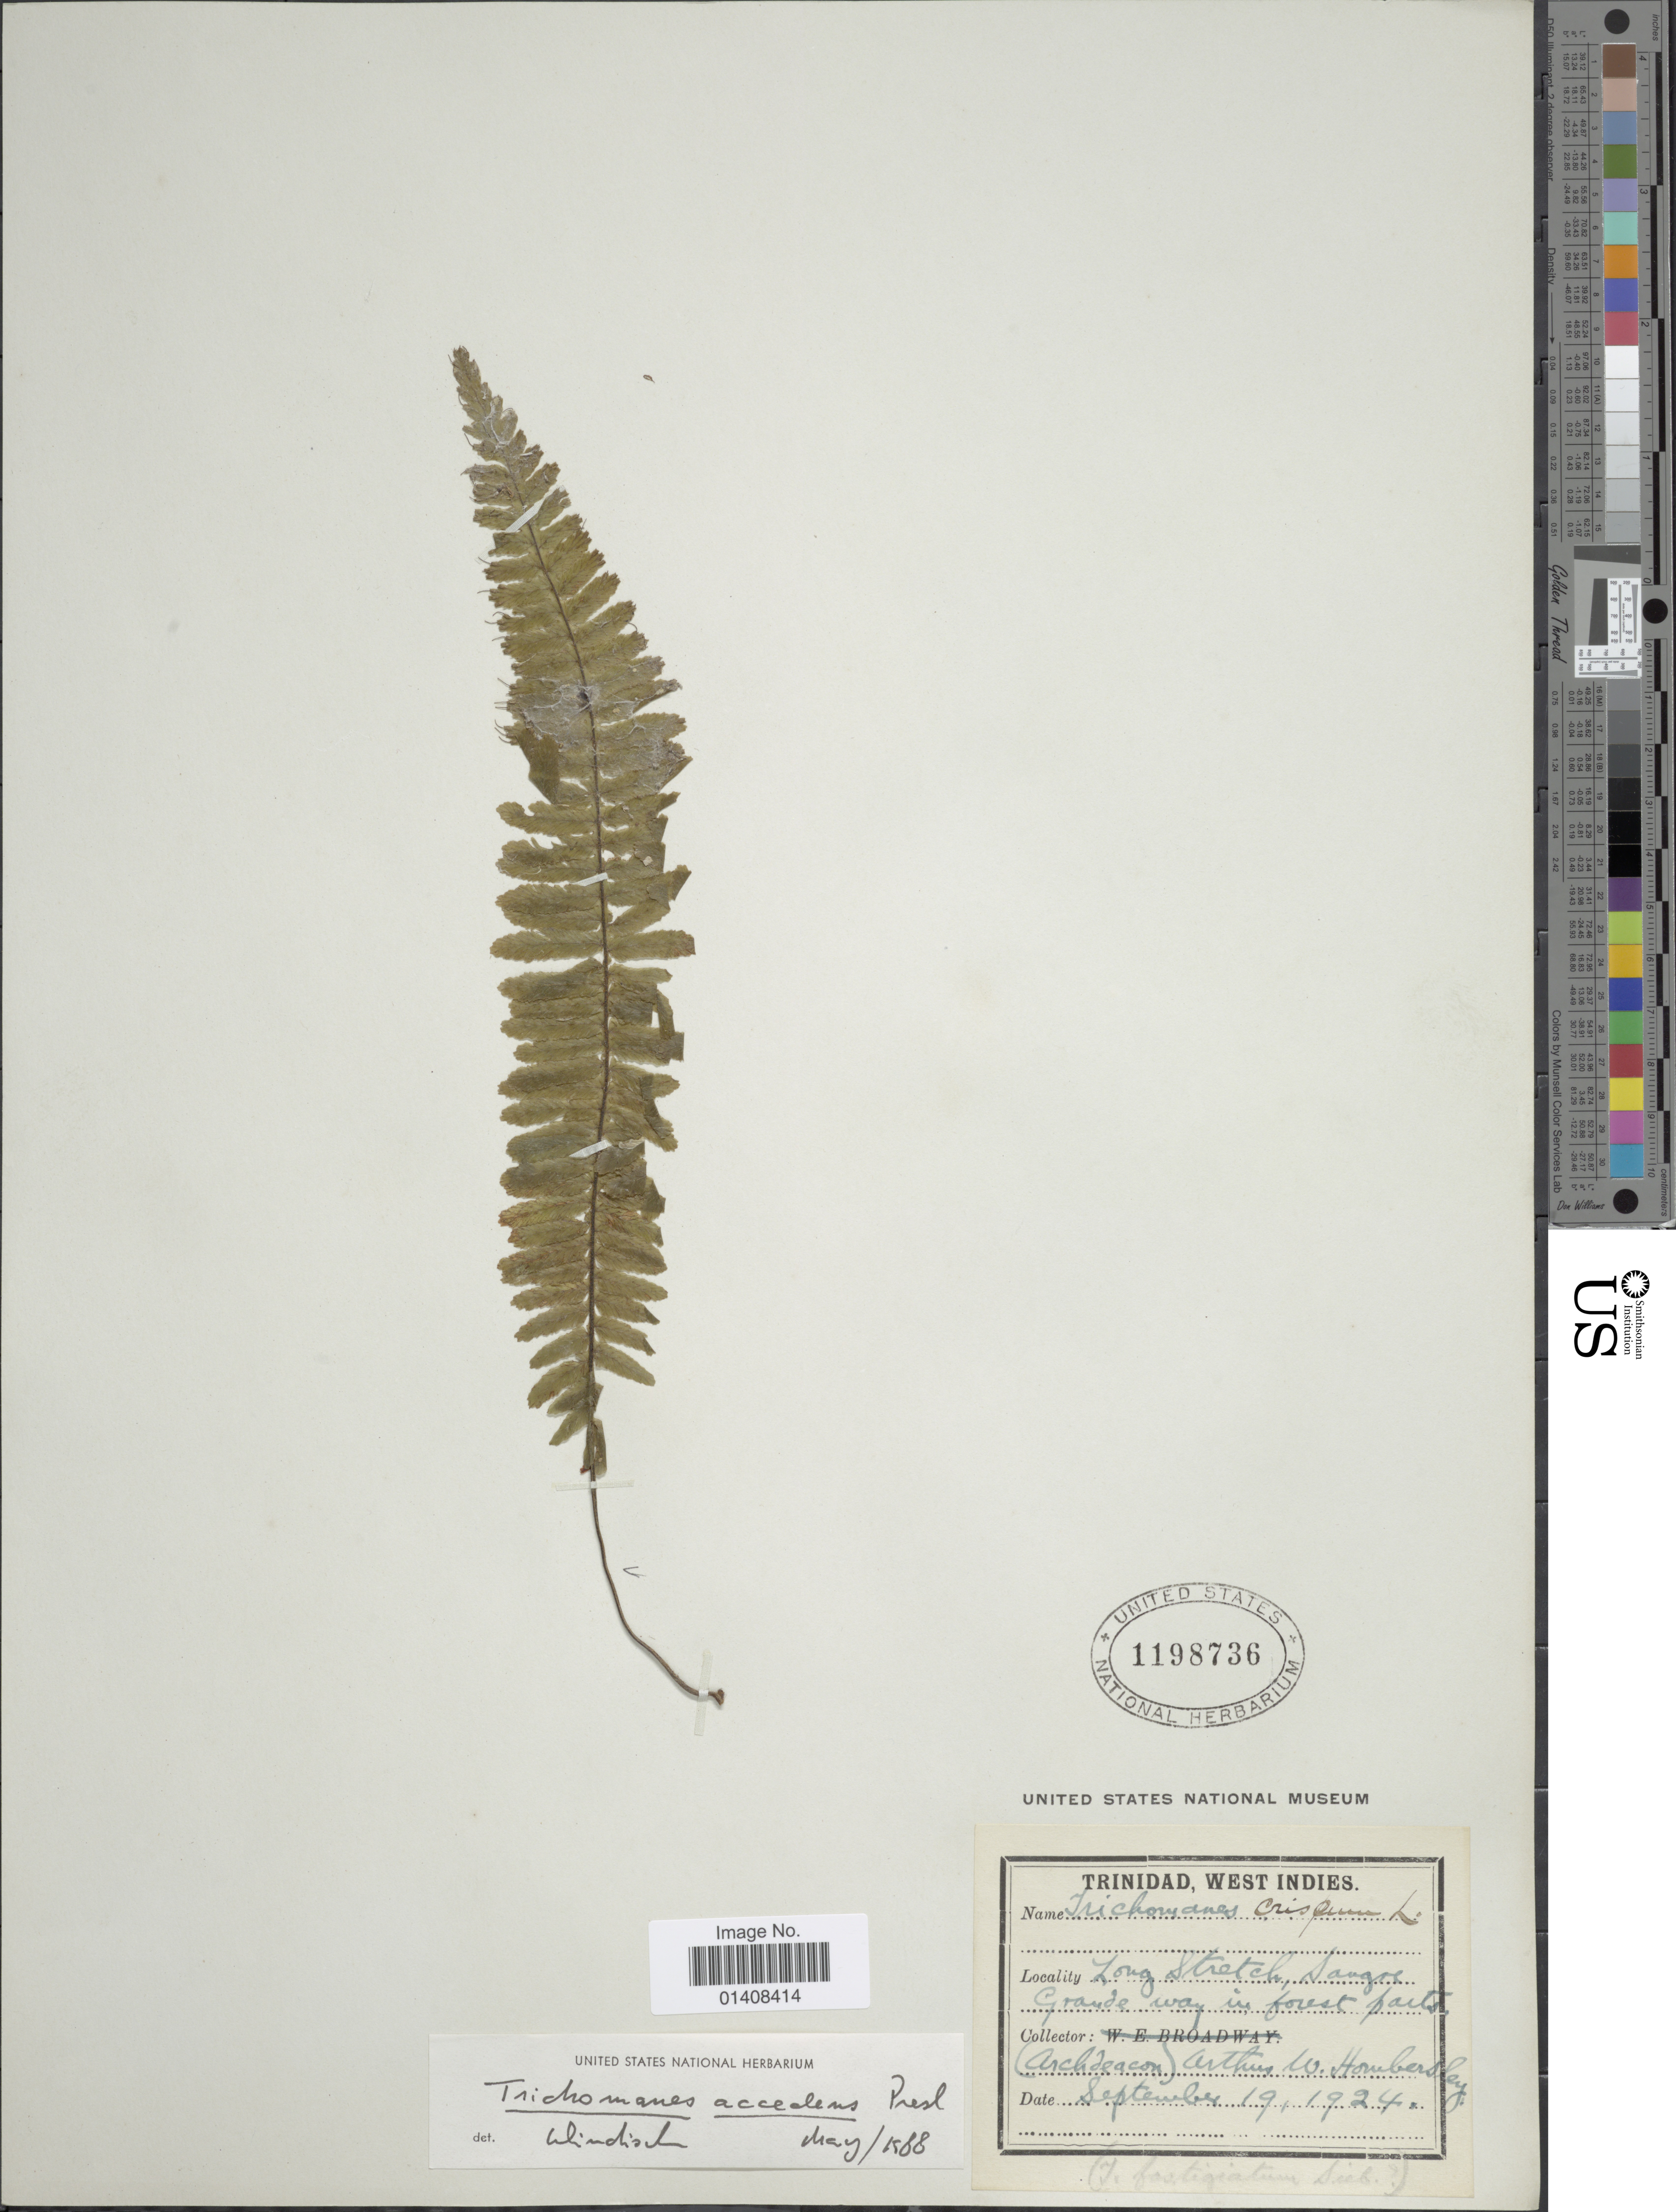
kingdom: Plantae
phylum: Tracheophyta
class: Polypodiopsida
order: Hymenophyllales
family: Hymenophyllaceae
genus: Trichomanes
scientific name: Trichomanes accedens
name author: C. Presl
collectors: A. Hombersley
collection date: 1924-09-19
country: Trinidad and Tobago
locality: West Indies Long Stretch Sangre Grande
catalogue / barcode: US 1198736